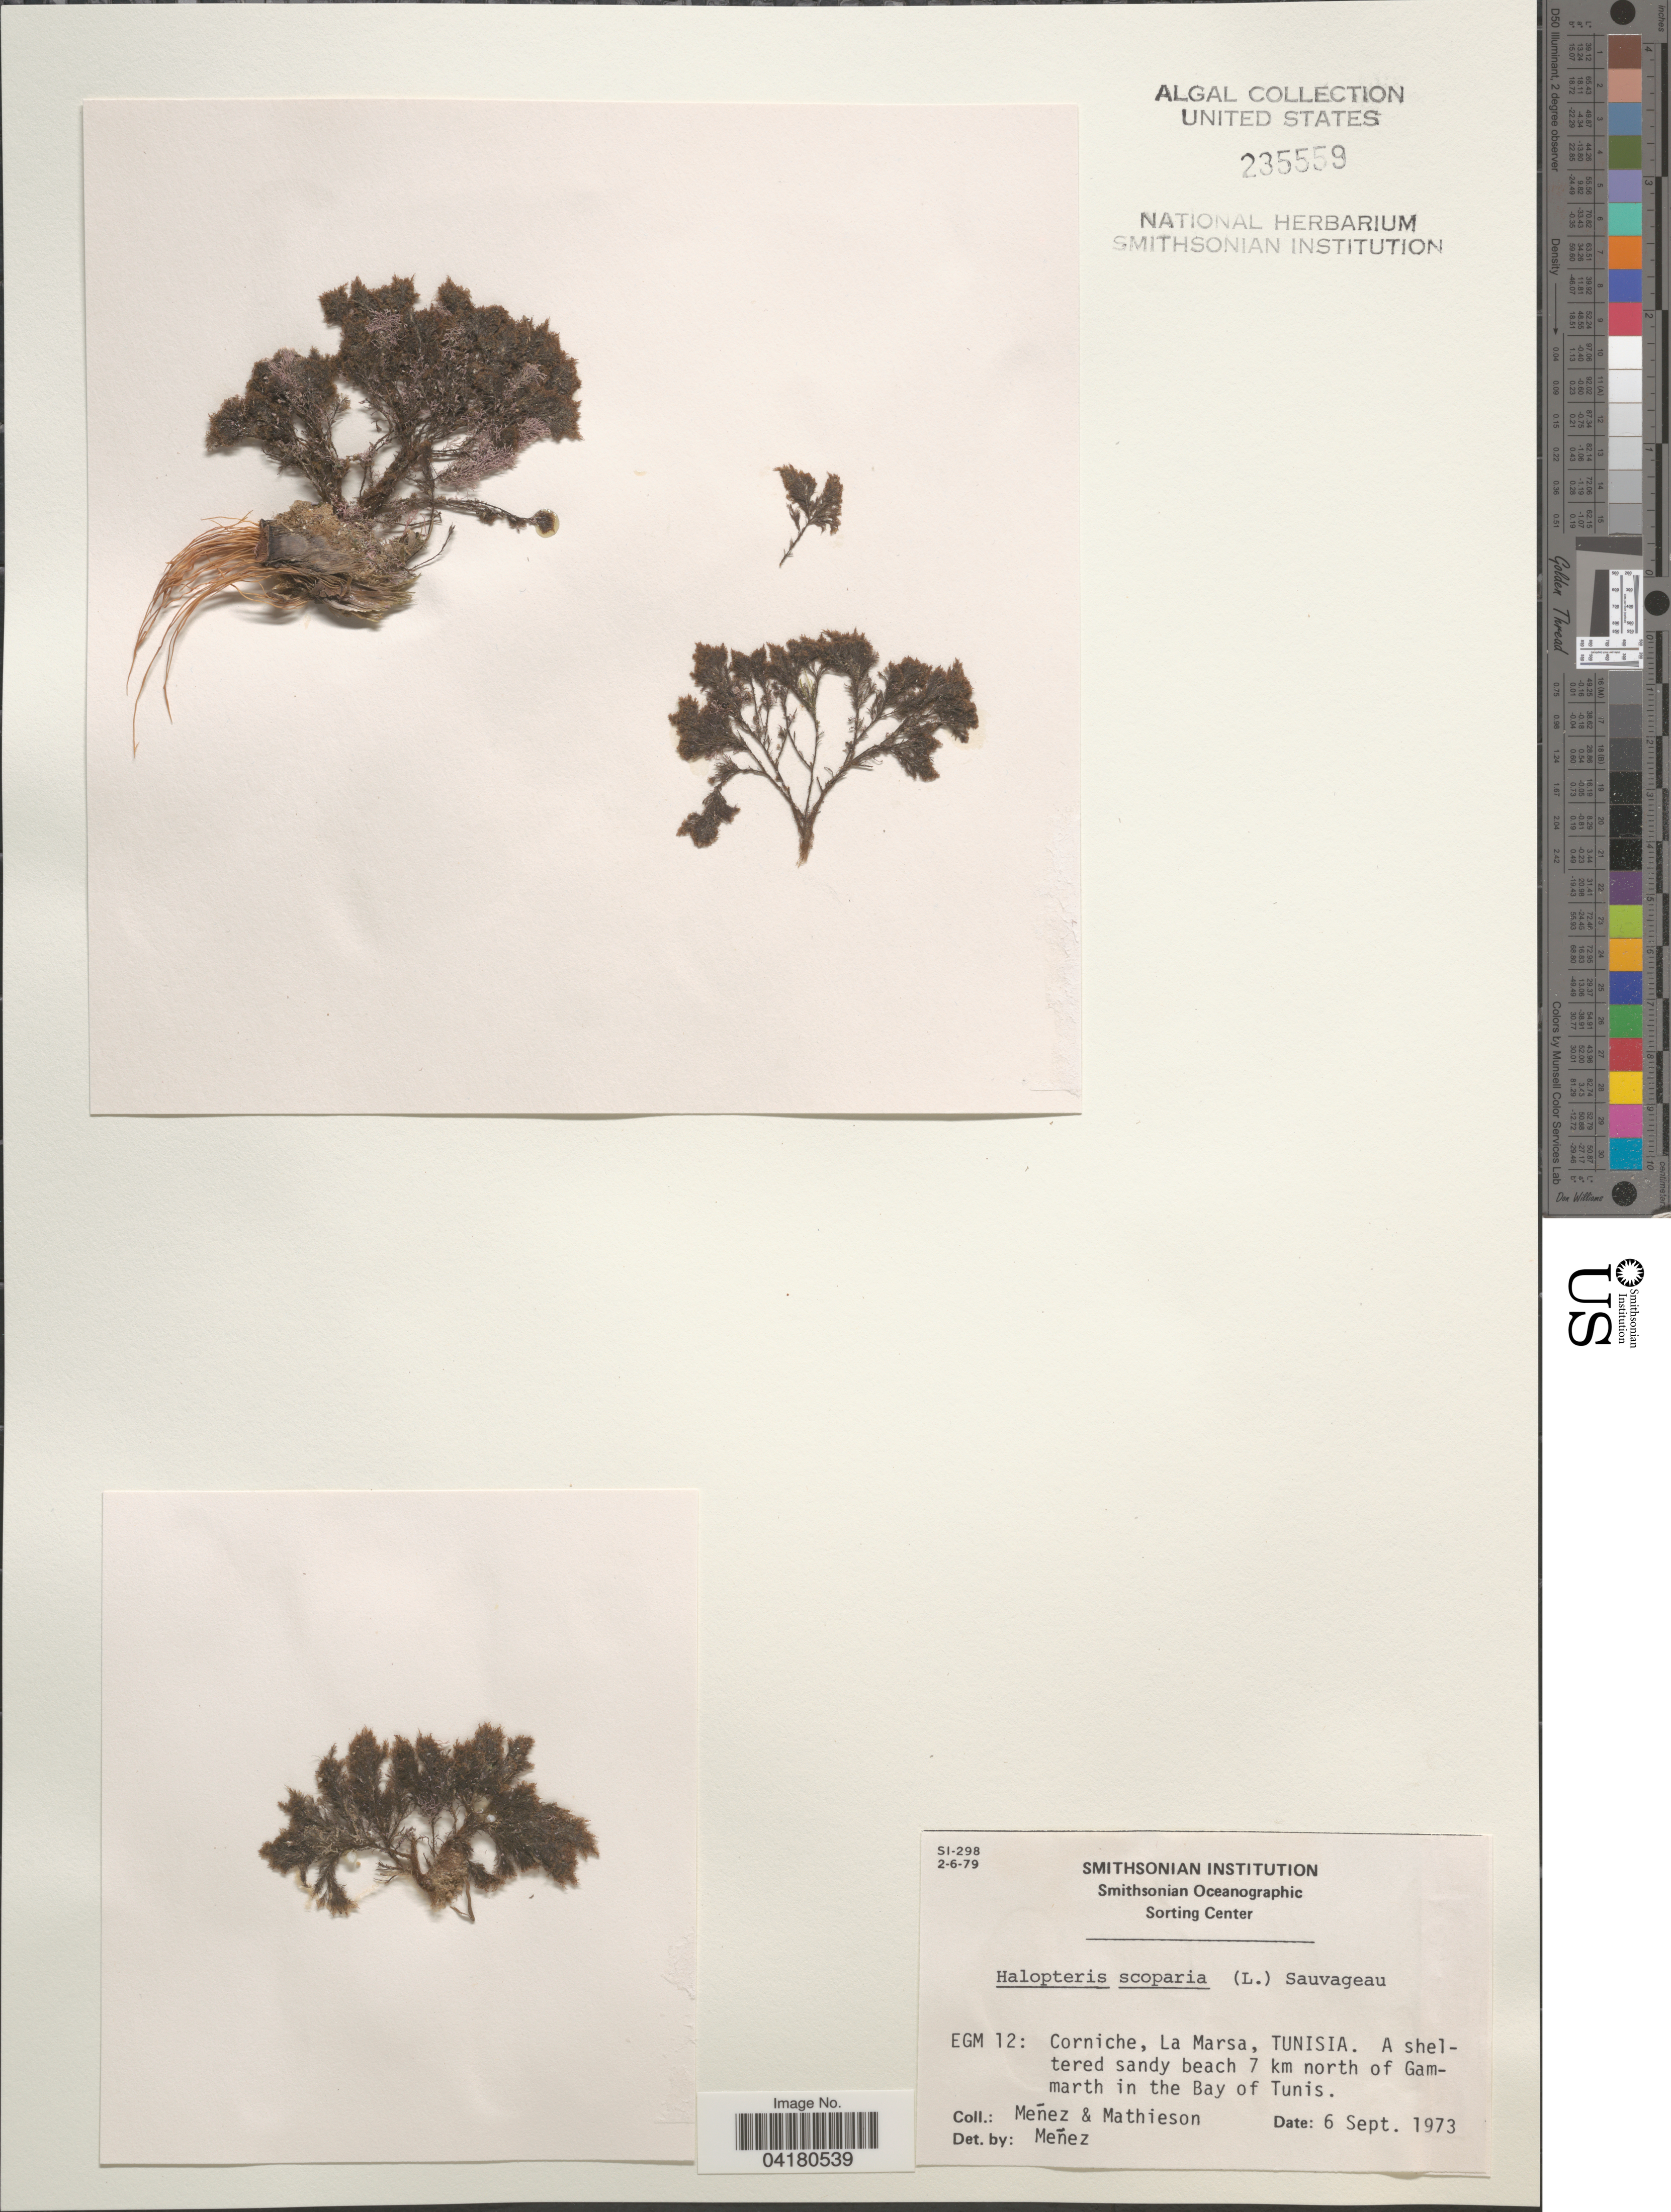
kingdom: Chromista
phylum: Ochrophyta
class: Phaeophyceae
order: Sphacelariales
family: Stypocaulaceae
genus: Halopteris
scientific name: Halopteris scoparia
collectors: Menez & Mathieson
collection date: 1973-09-06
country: Tunisia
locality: EGM 12: Corniche, La Marsa, Tunisia. A sheltered sandy beach 7 km north of Gammarth in the Bay of Tunis.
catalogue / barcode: US 235559